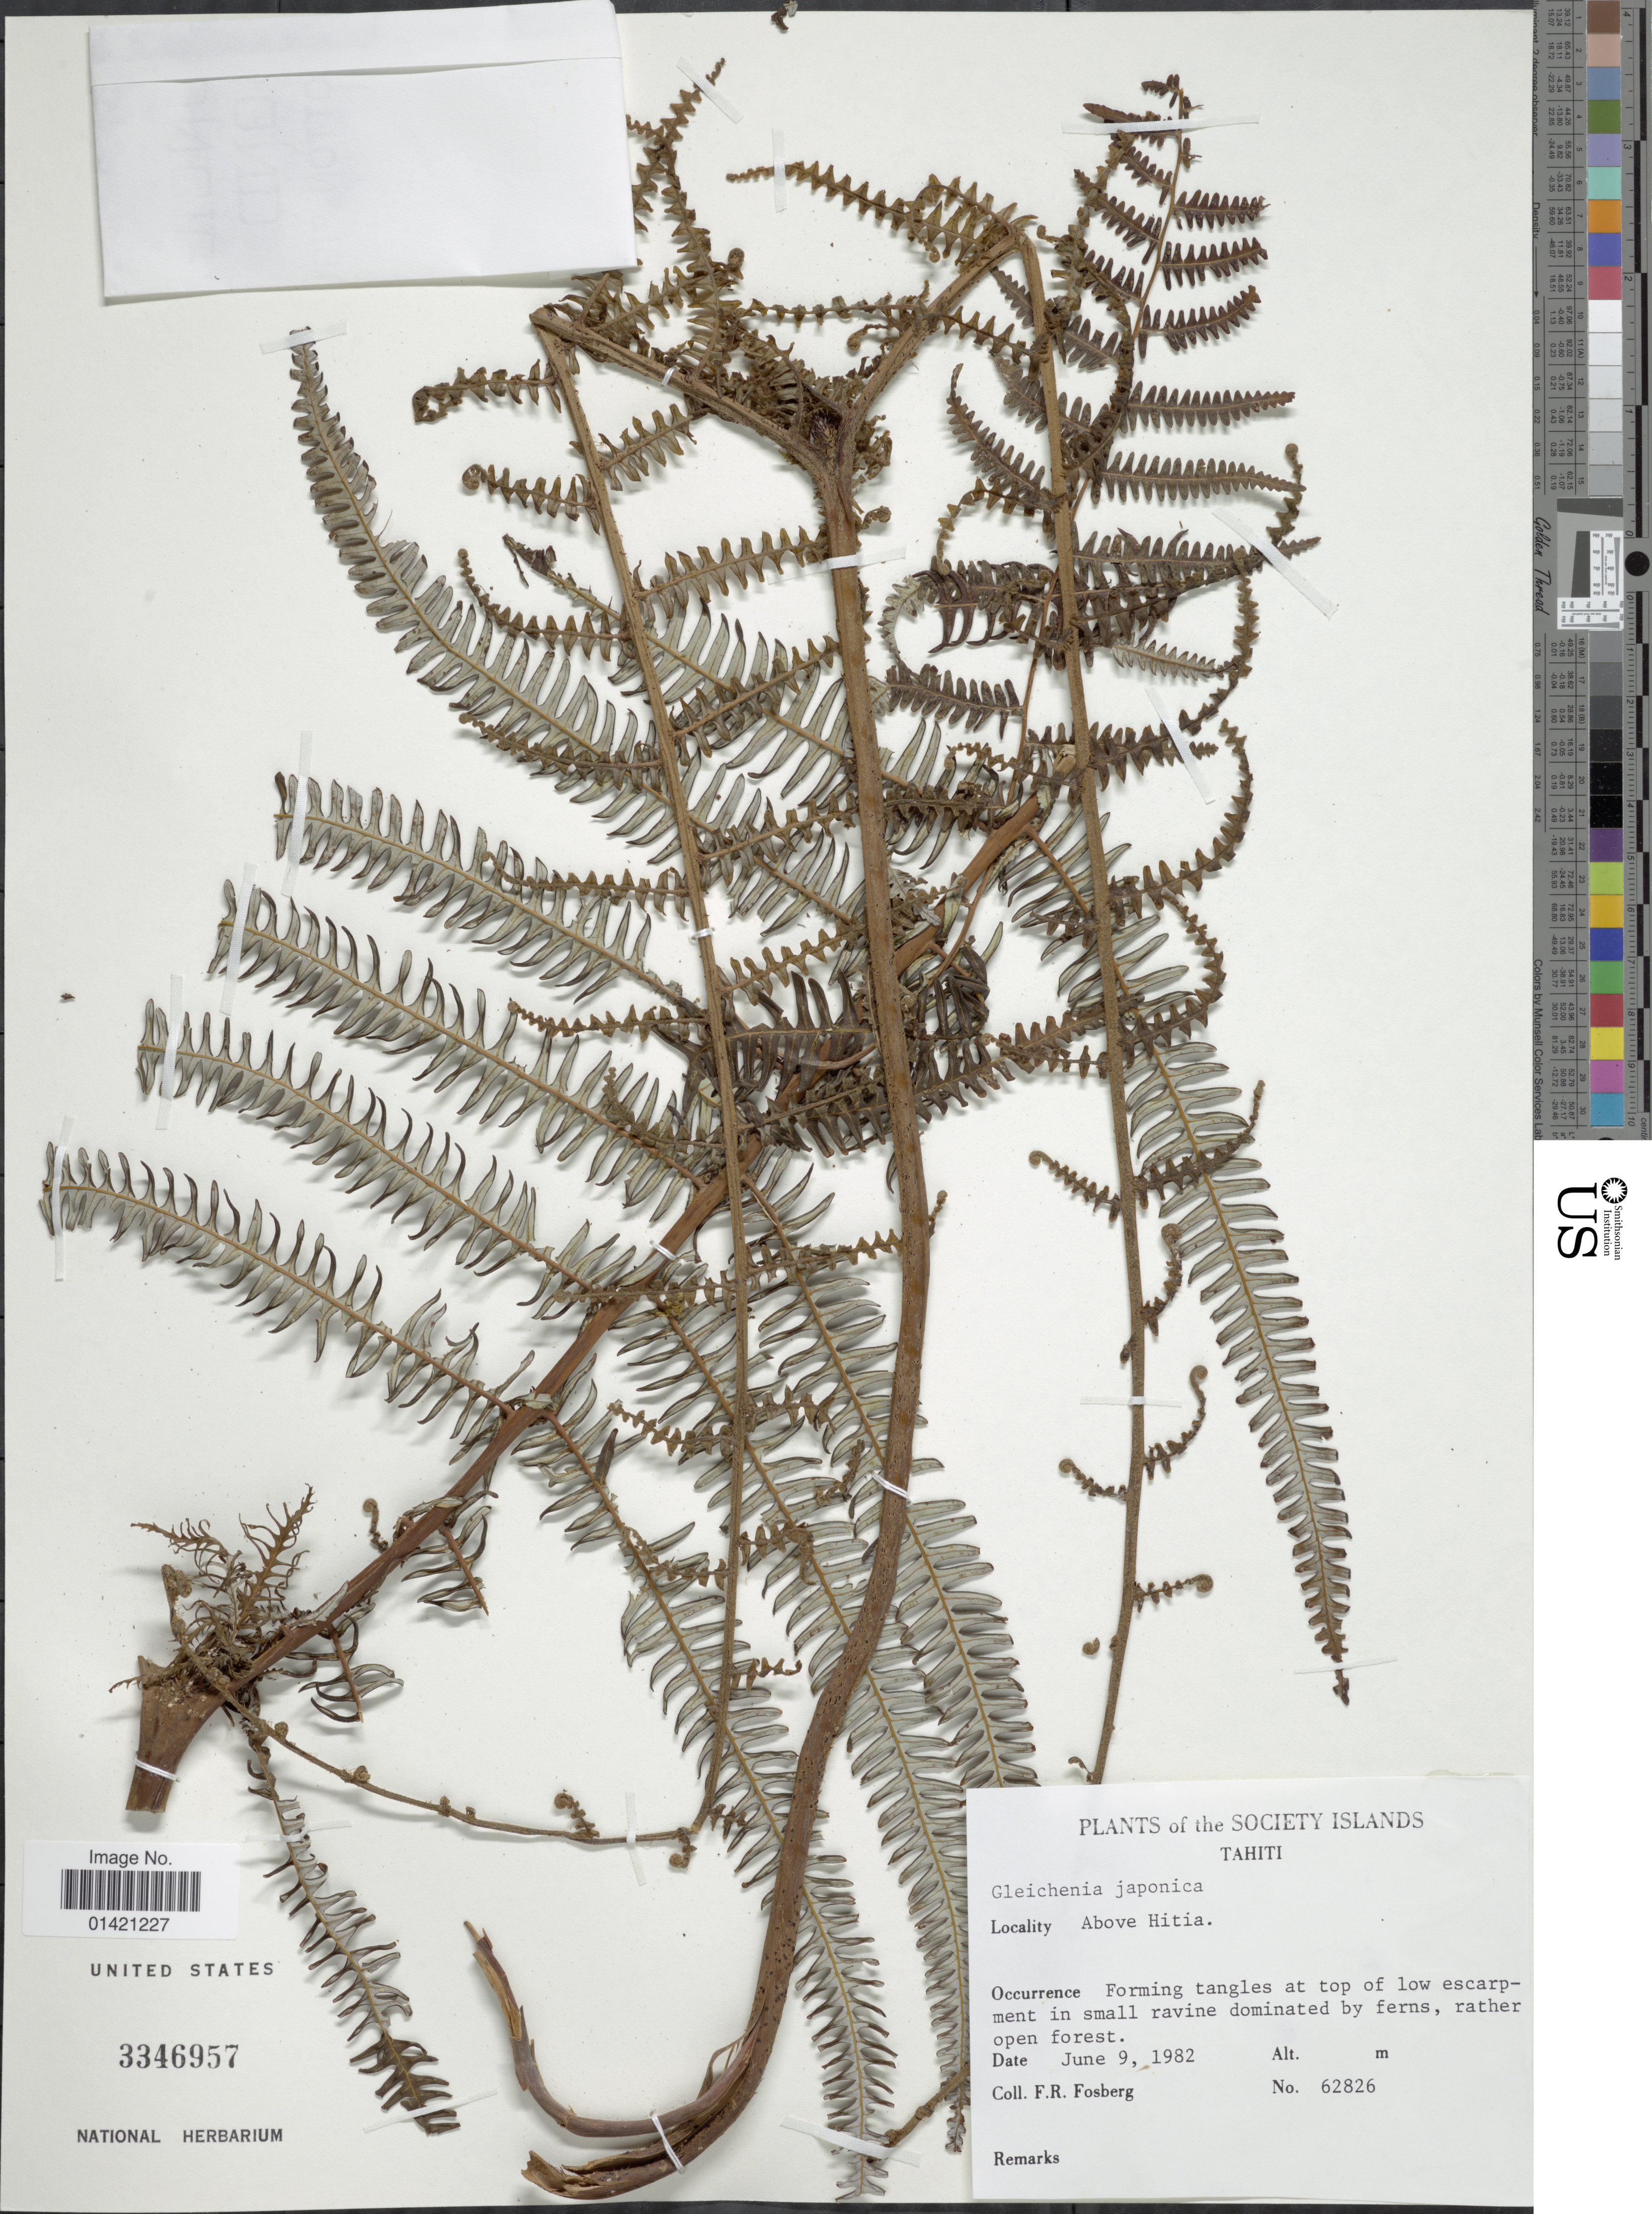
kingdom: Plantae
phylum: Tracheophyta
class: Polypodiopsida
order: Gleicheniales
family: Gleicheniaceae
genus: Diplopterygium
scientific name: Diplopterygium glaucum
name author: (Thunb. ex Houtt.) Nakai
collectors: F. R. Fosberg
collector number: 62826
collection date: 1982-06-09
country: French Polynesia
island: Tahiti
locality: Tahiti. Above Hitia.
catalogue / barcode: US 3346957